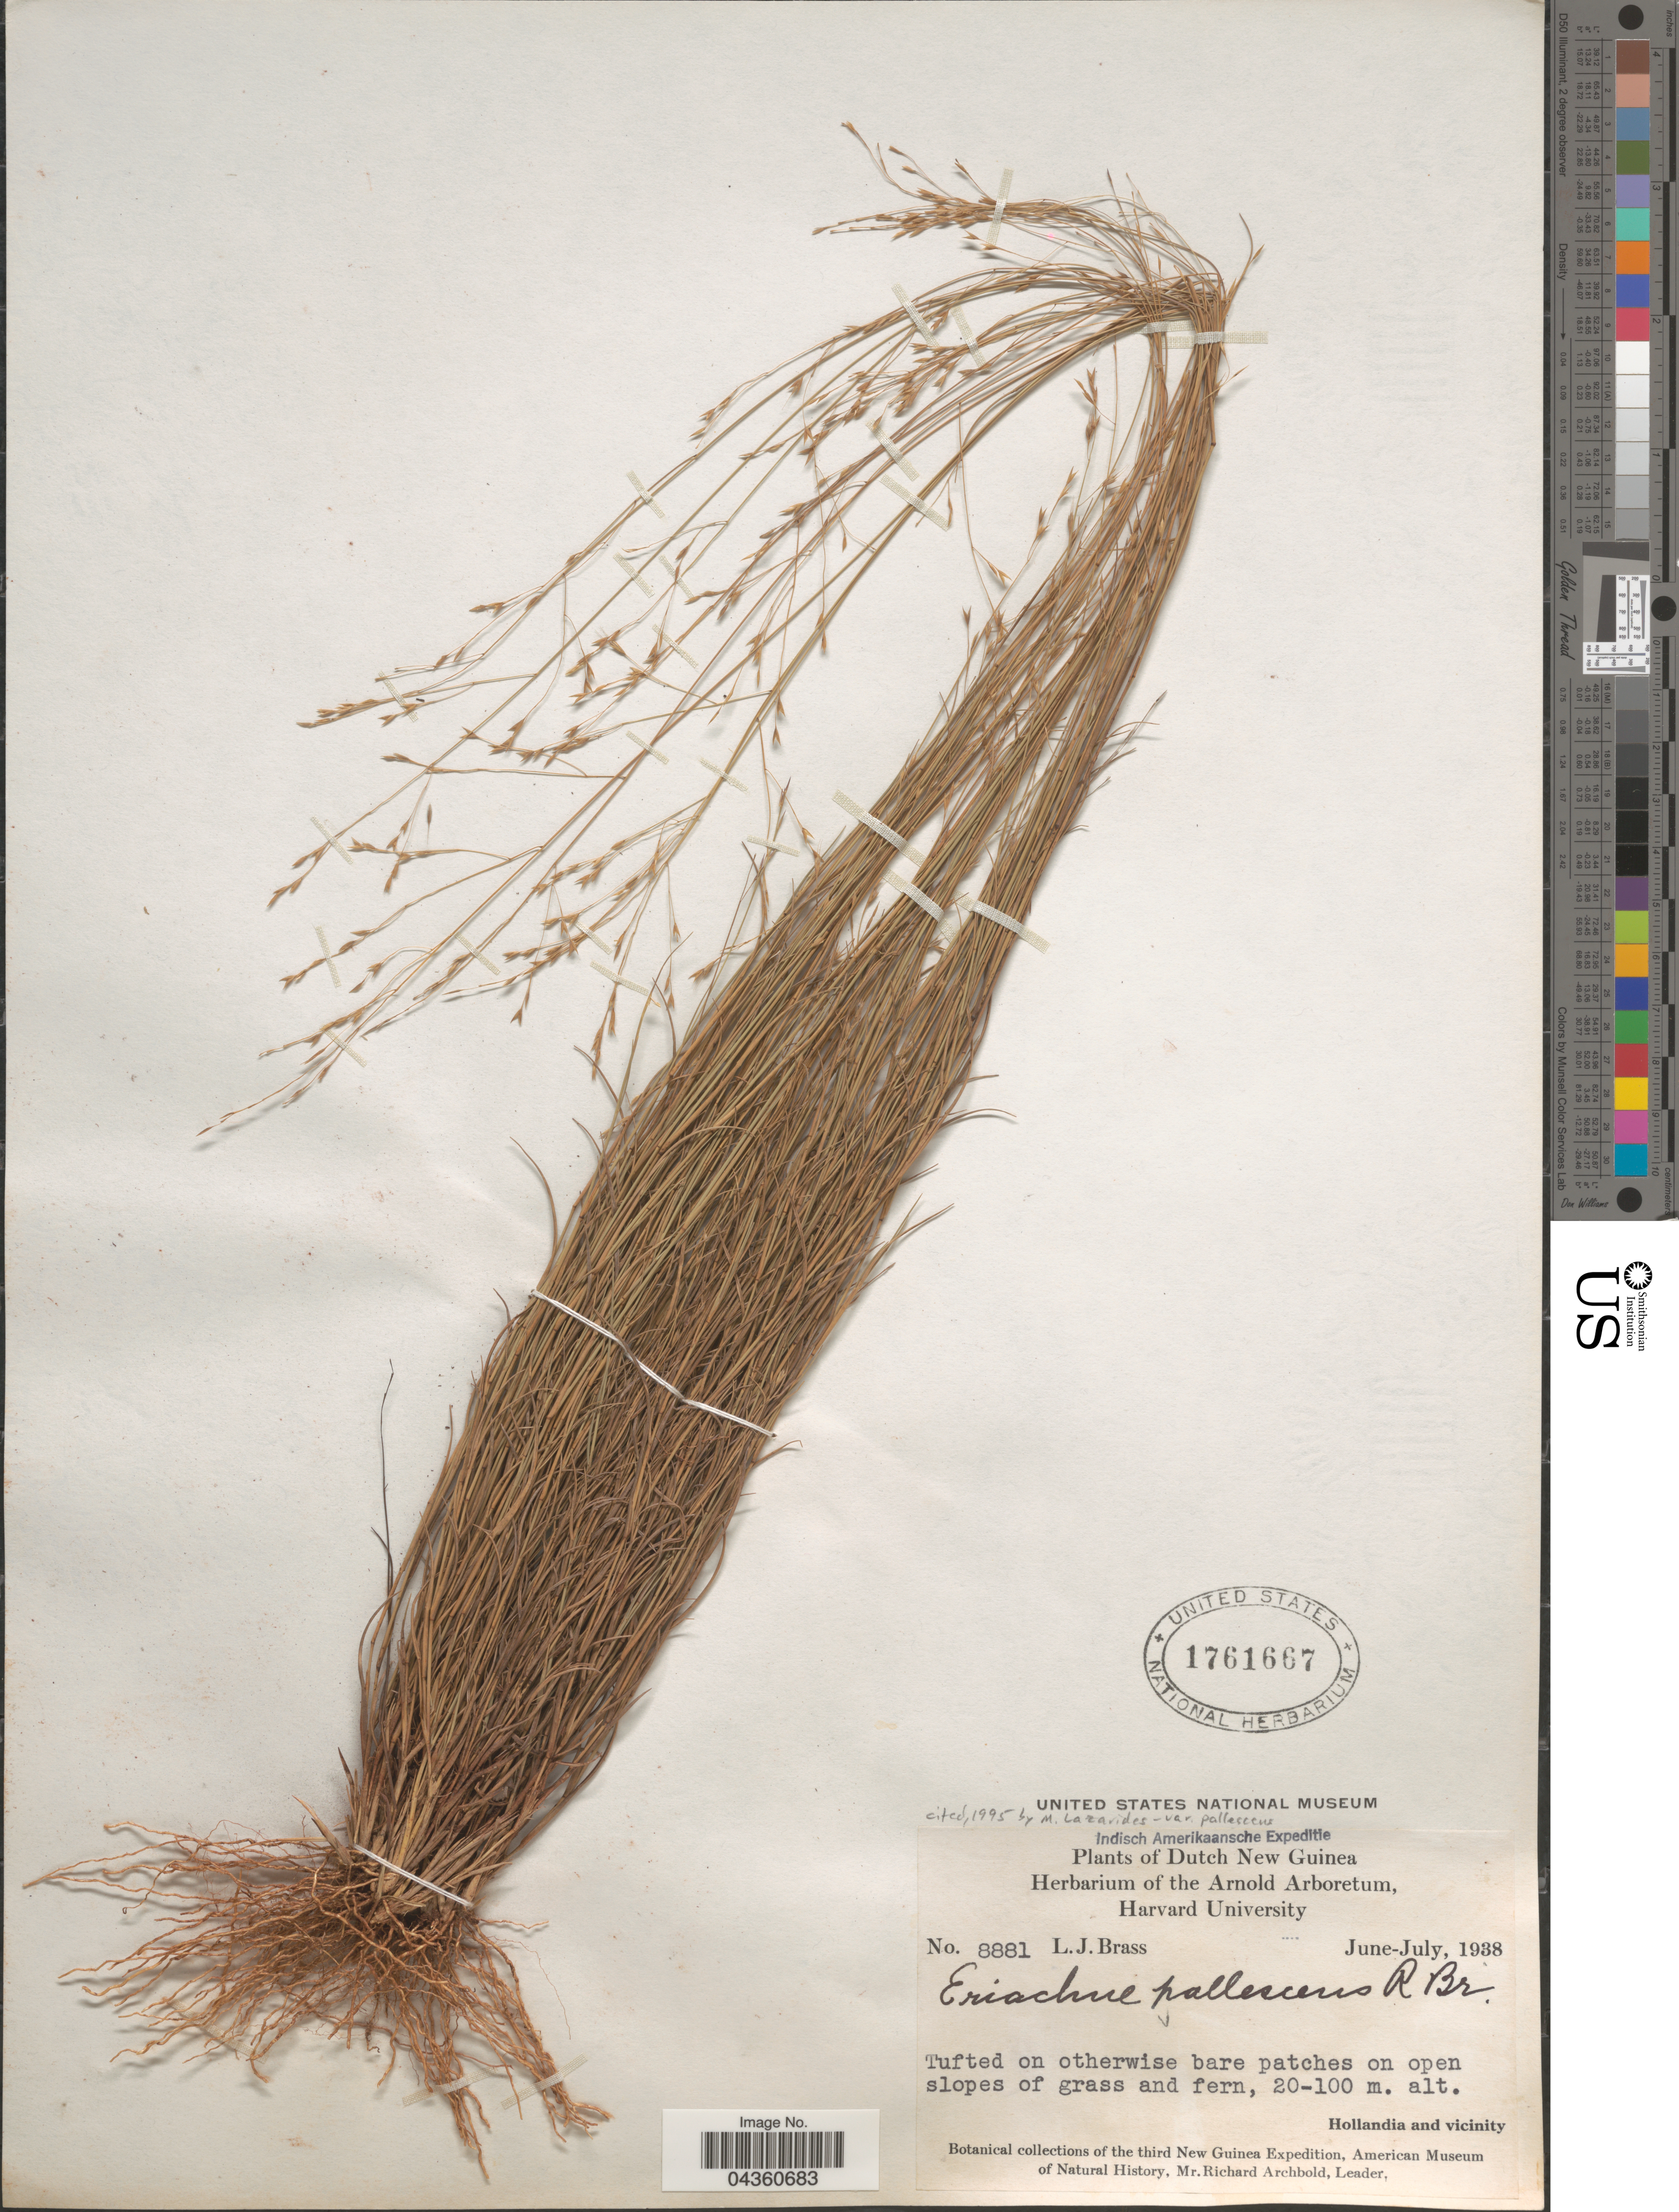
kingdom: Plantae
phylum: Tracheophyta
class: Liliopsida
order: Poales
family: Poaceae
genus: Eriachne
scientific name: Eriachne pallescens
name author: R. Br.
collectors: L. J. Brass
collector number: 8881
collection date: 1938-06/1938-07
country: Indonesia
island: New Guinea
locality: Indisch Amerikaansche Expeditie. Dutch New Guinea. On open slopes of grass and fern. Hollandia and vicinity. Third New Guinea Expedition, American Museum of Natural History.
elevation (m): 20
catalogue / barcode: US 1761667